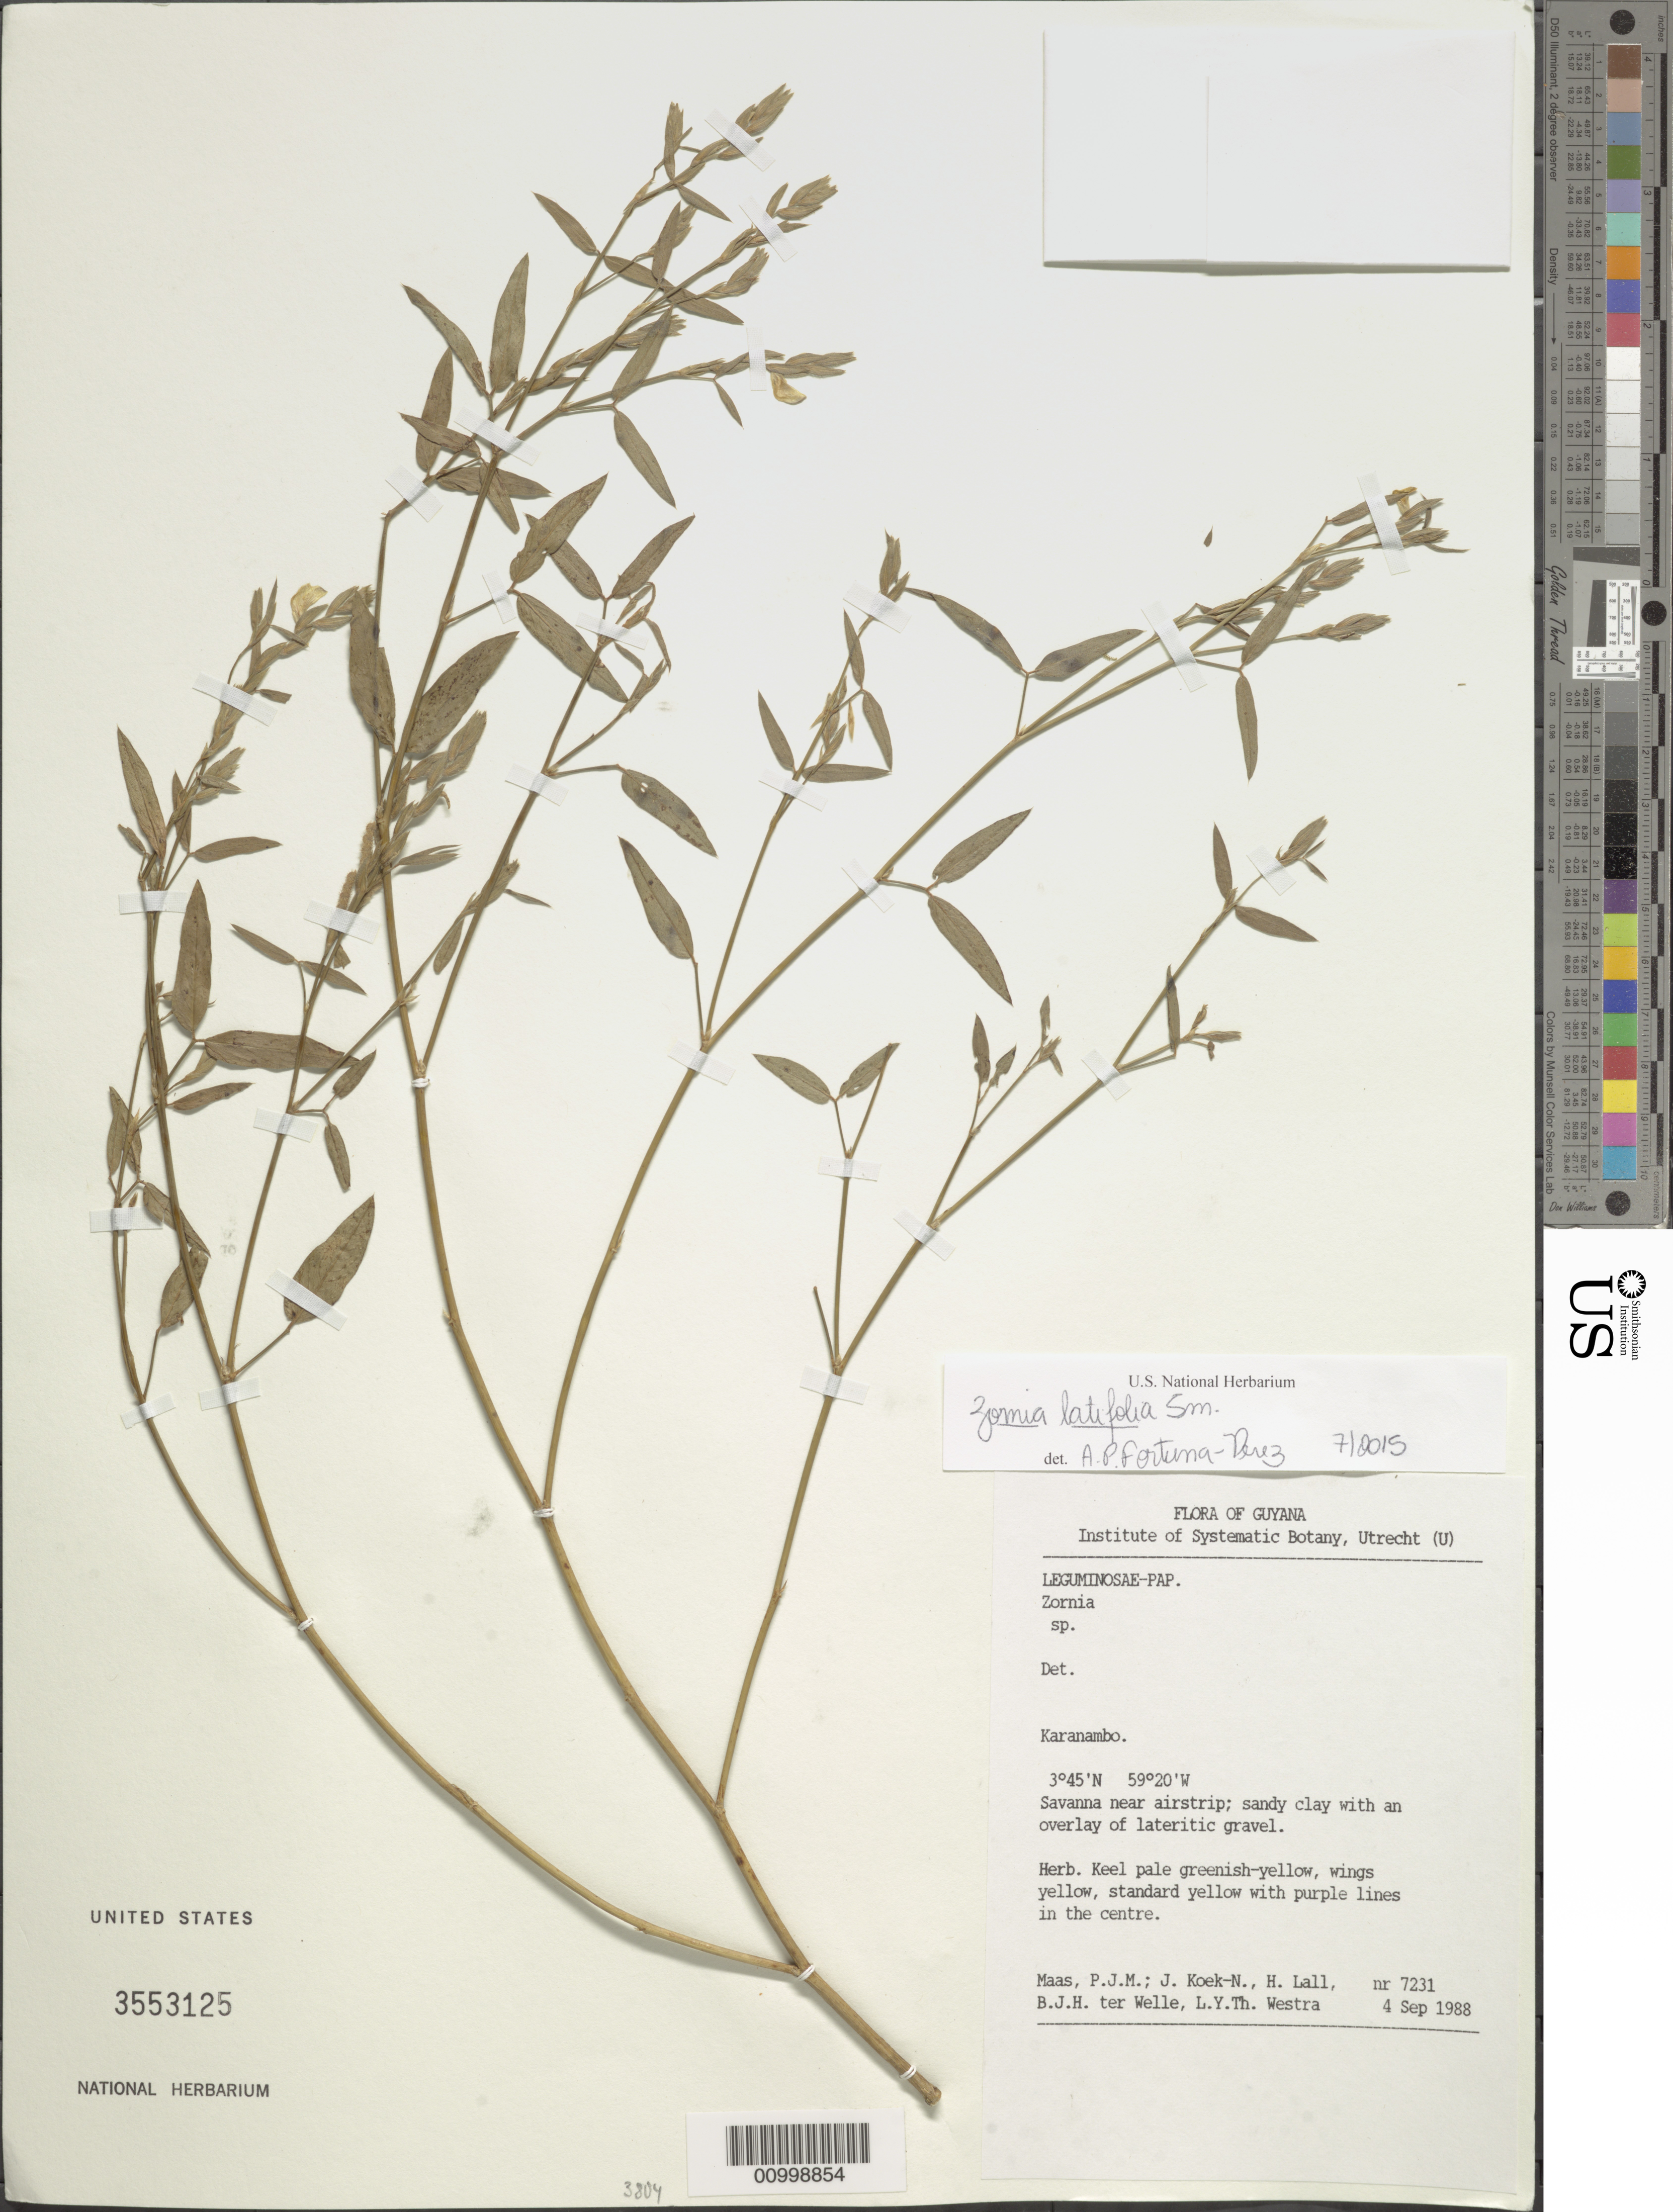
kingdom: Plantae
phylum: Tracheophyta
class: Magnoliopsida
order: Fabales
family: Fabaceae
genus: Zornia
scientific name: Zornia latifolia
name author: Sm.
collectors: P. Maas, J. Koek-Noorman, H. Lall, B. Welle & L. Y. T. Westra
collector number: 7231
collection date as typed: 4-Sep-88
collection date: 1988-09-04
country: Guyana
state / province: U. Takutu-U. Essequibo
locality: Karanambo, savanna near airstrip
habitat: Savanna, sandy clay with an overlay of lateitic gravel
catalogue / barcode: US 3553125